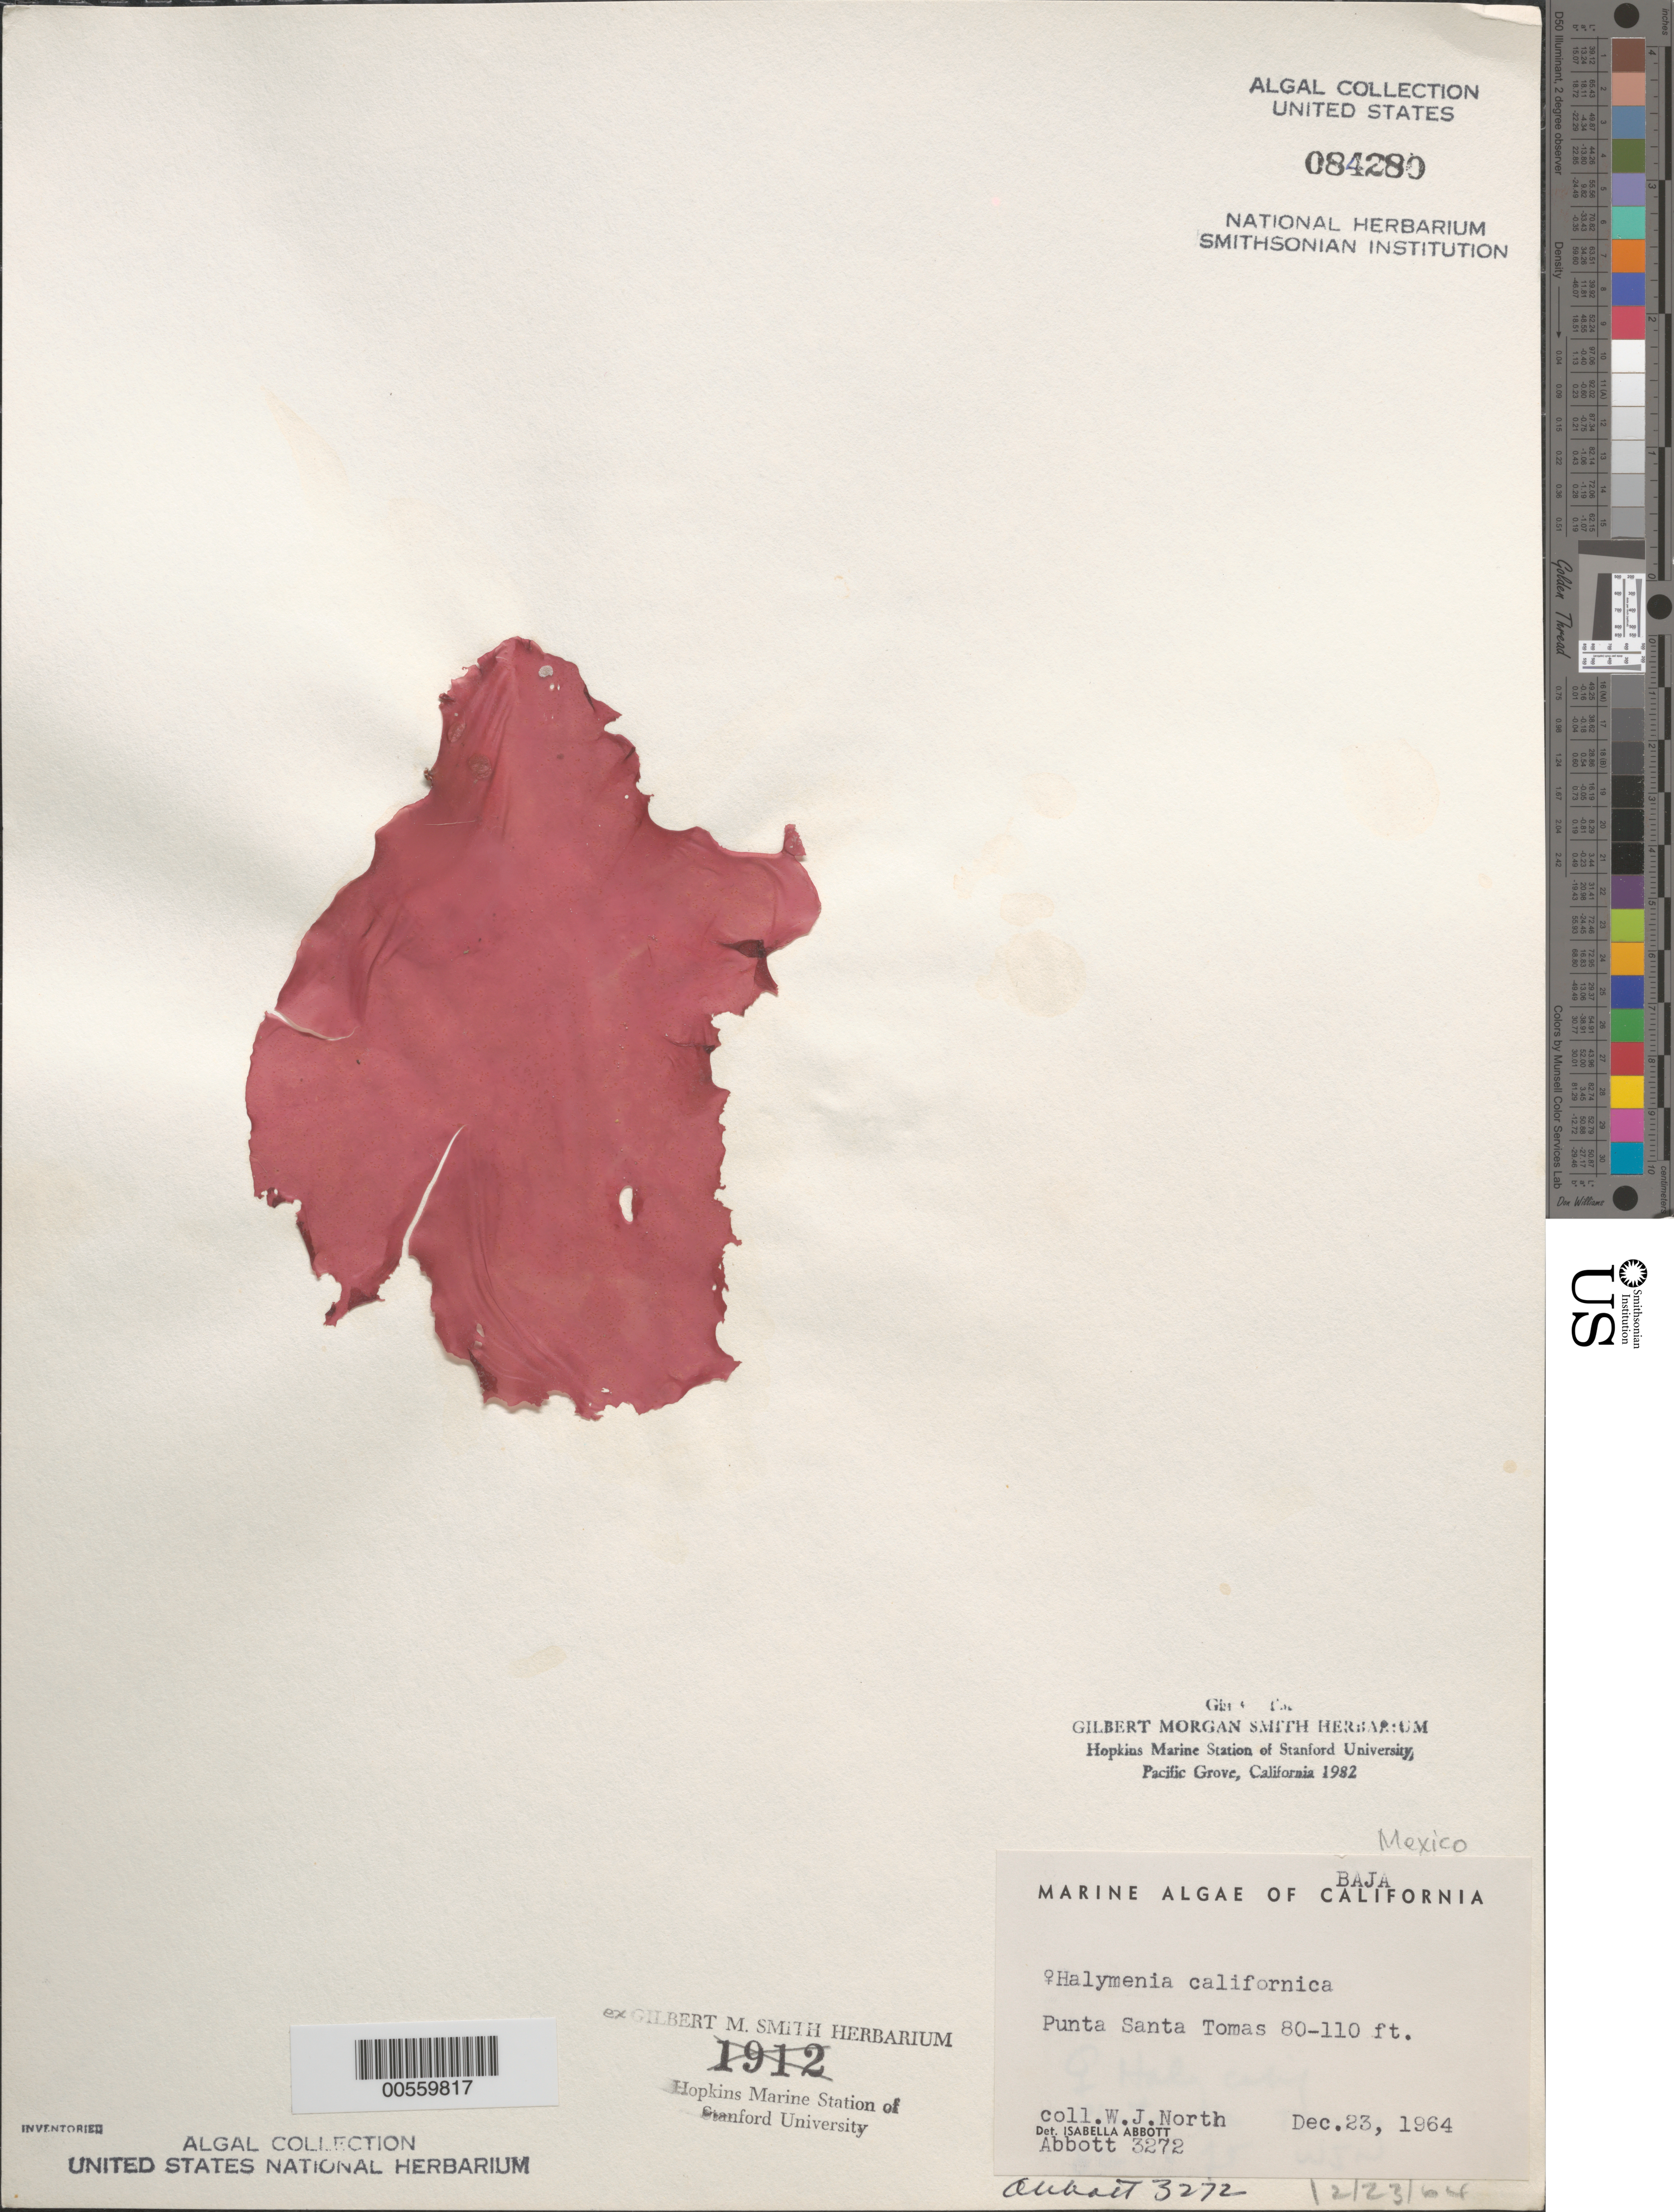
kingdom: Plantae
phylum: Rhodophyta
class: Florideophyceae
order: Halymeniales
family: Halymeniaceae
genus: Halymenia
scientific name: Halymenia californica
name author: G.M. Sm. & Hollenb.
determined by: Abbott, Isabella A.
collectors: W. North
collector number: IAA 3272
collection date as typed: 23 Dec 1964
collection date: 1964-12-23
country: Mexico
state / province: Baja California Norte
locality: Punta Santo Tomas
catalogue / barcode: US 84280